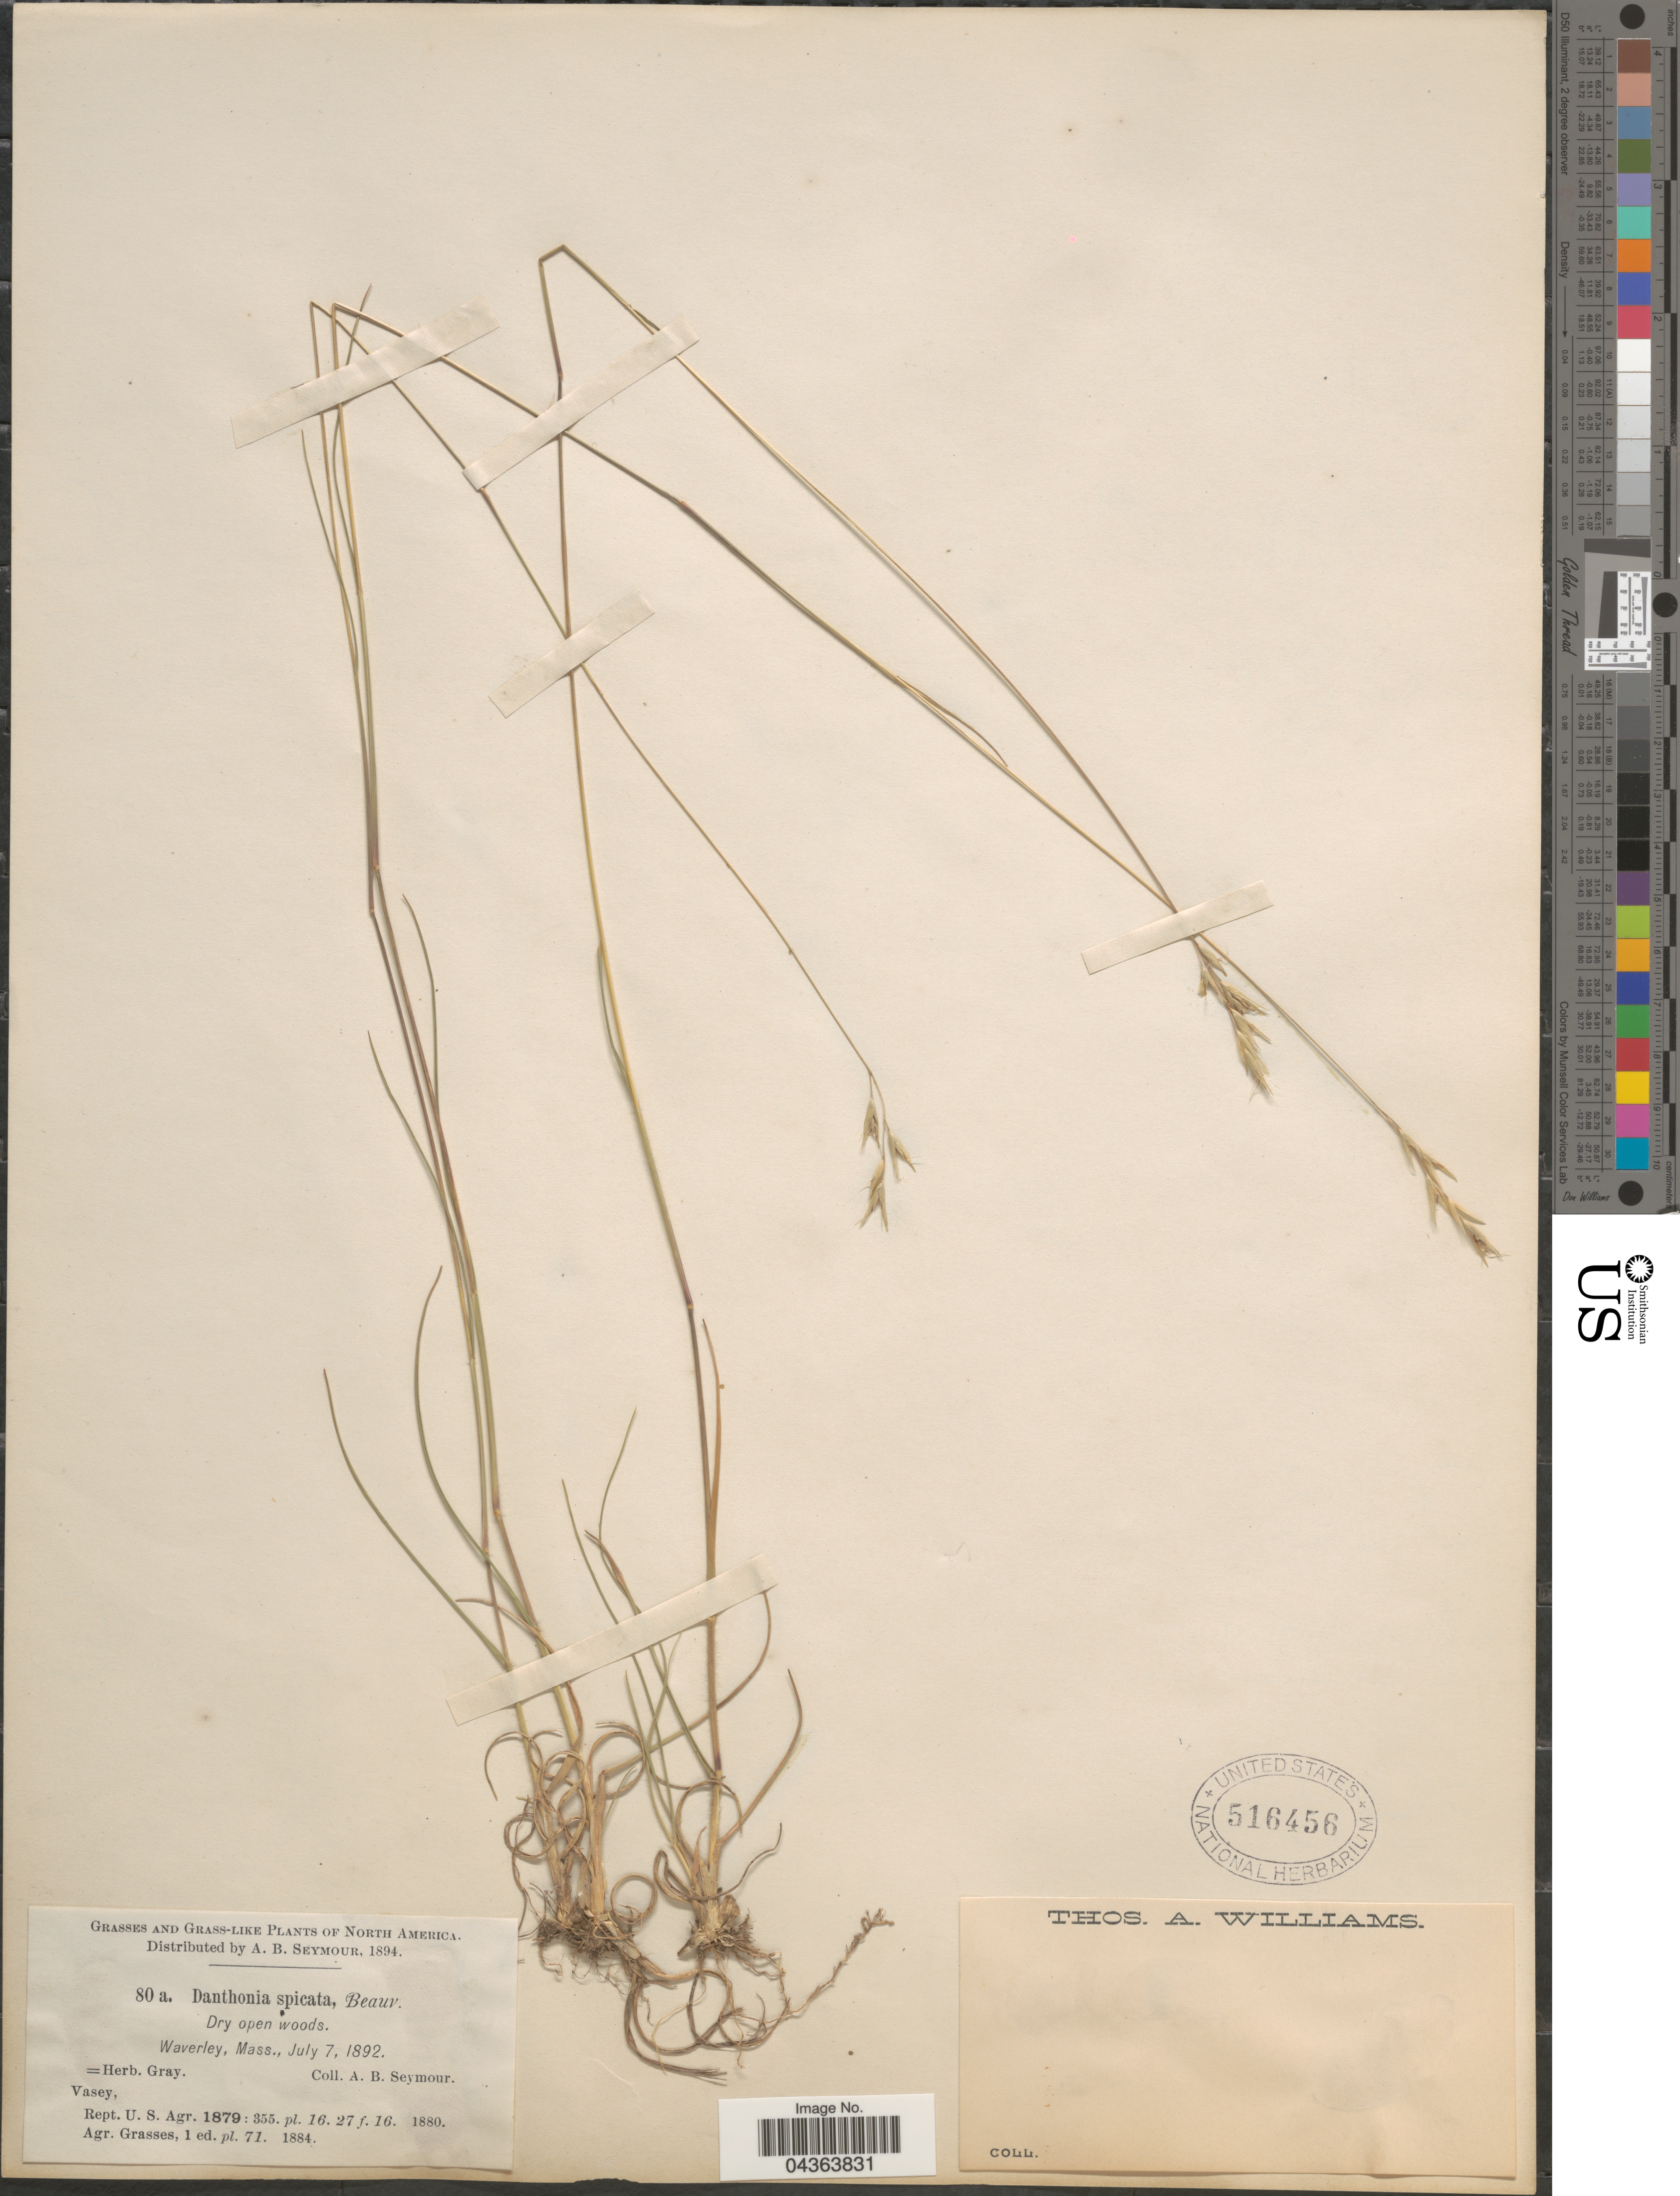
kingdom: Plantae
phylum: Tracheophyta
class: Liliopsida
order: Poales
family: Poaceae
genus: Danthonia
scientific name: Danthonia spicata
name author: (L.) P. Beauv. ex Roem. & Schult.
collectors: A. Seymour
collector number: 80a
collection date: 1892-07-07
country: United States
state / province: Massachusetts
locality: Waverley.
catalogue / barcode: US 516456